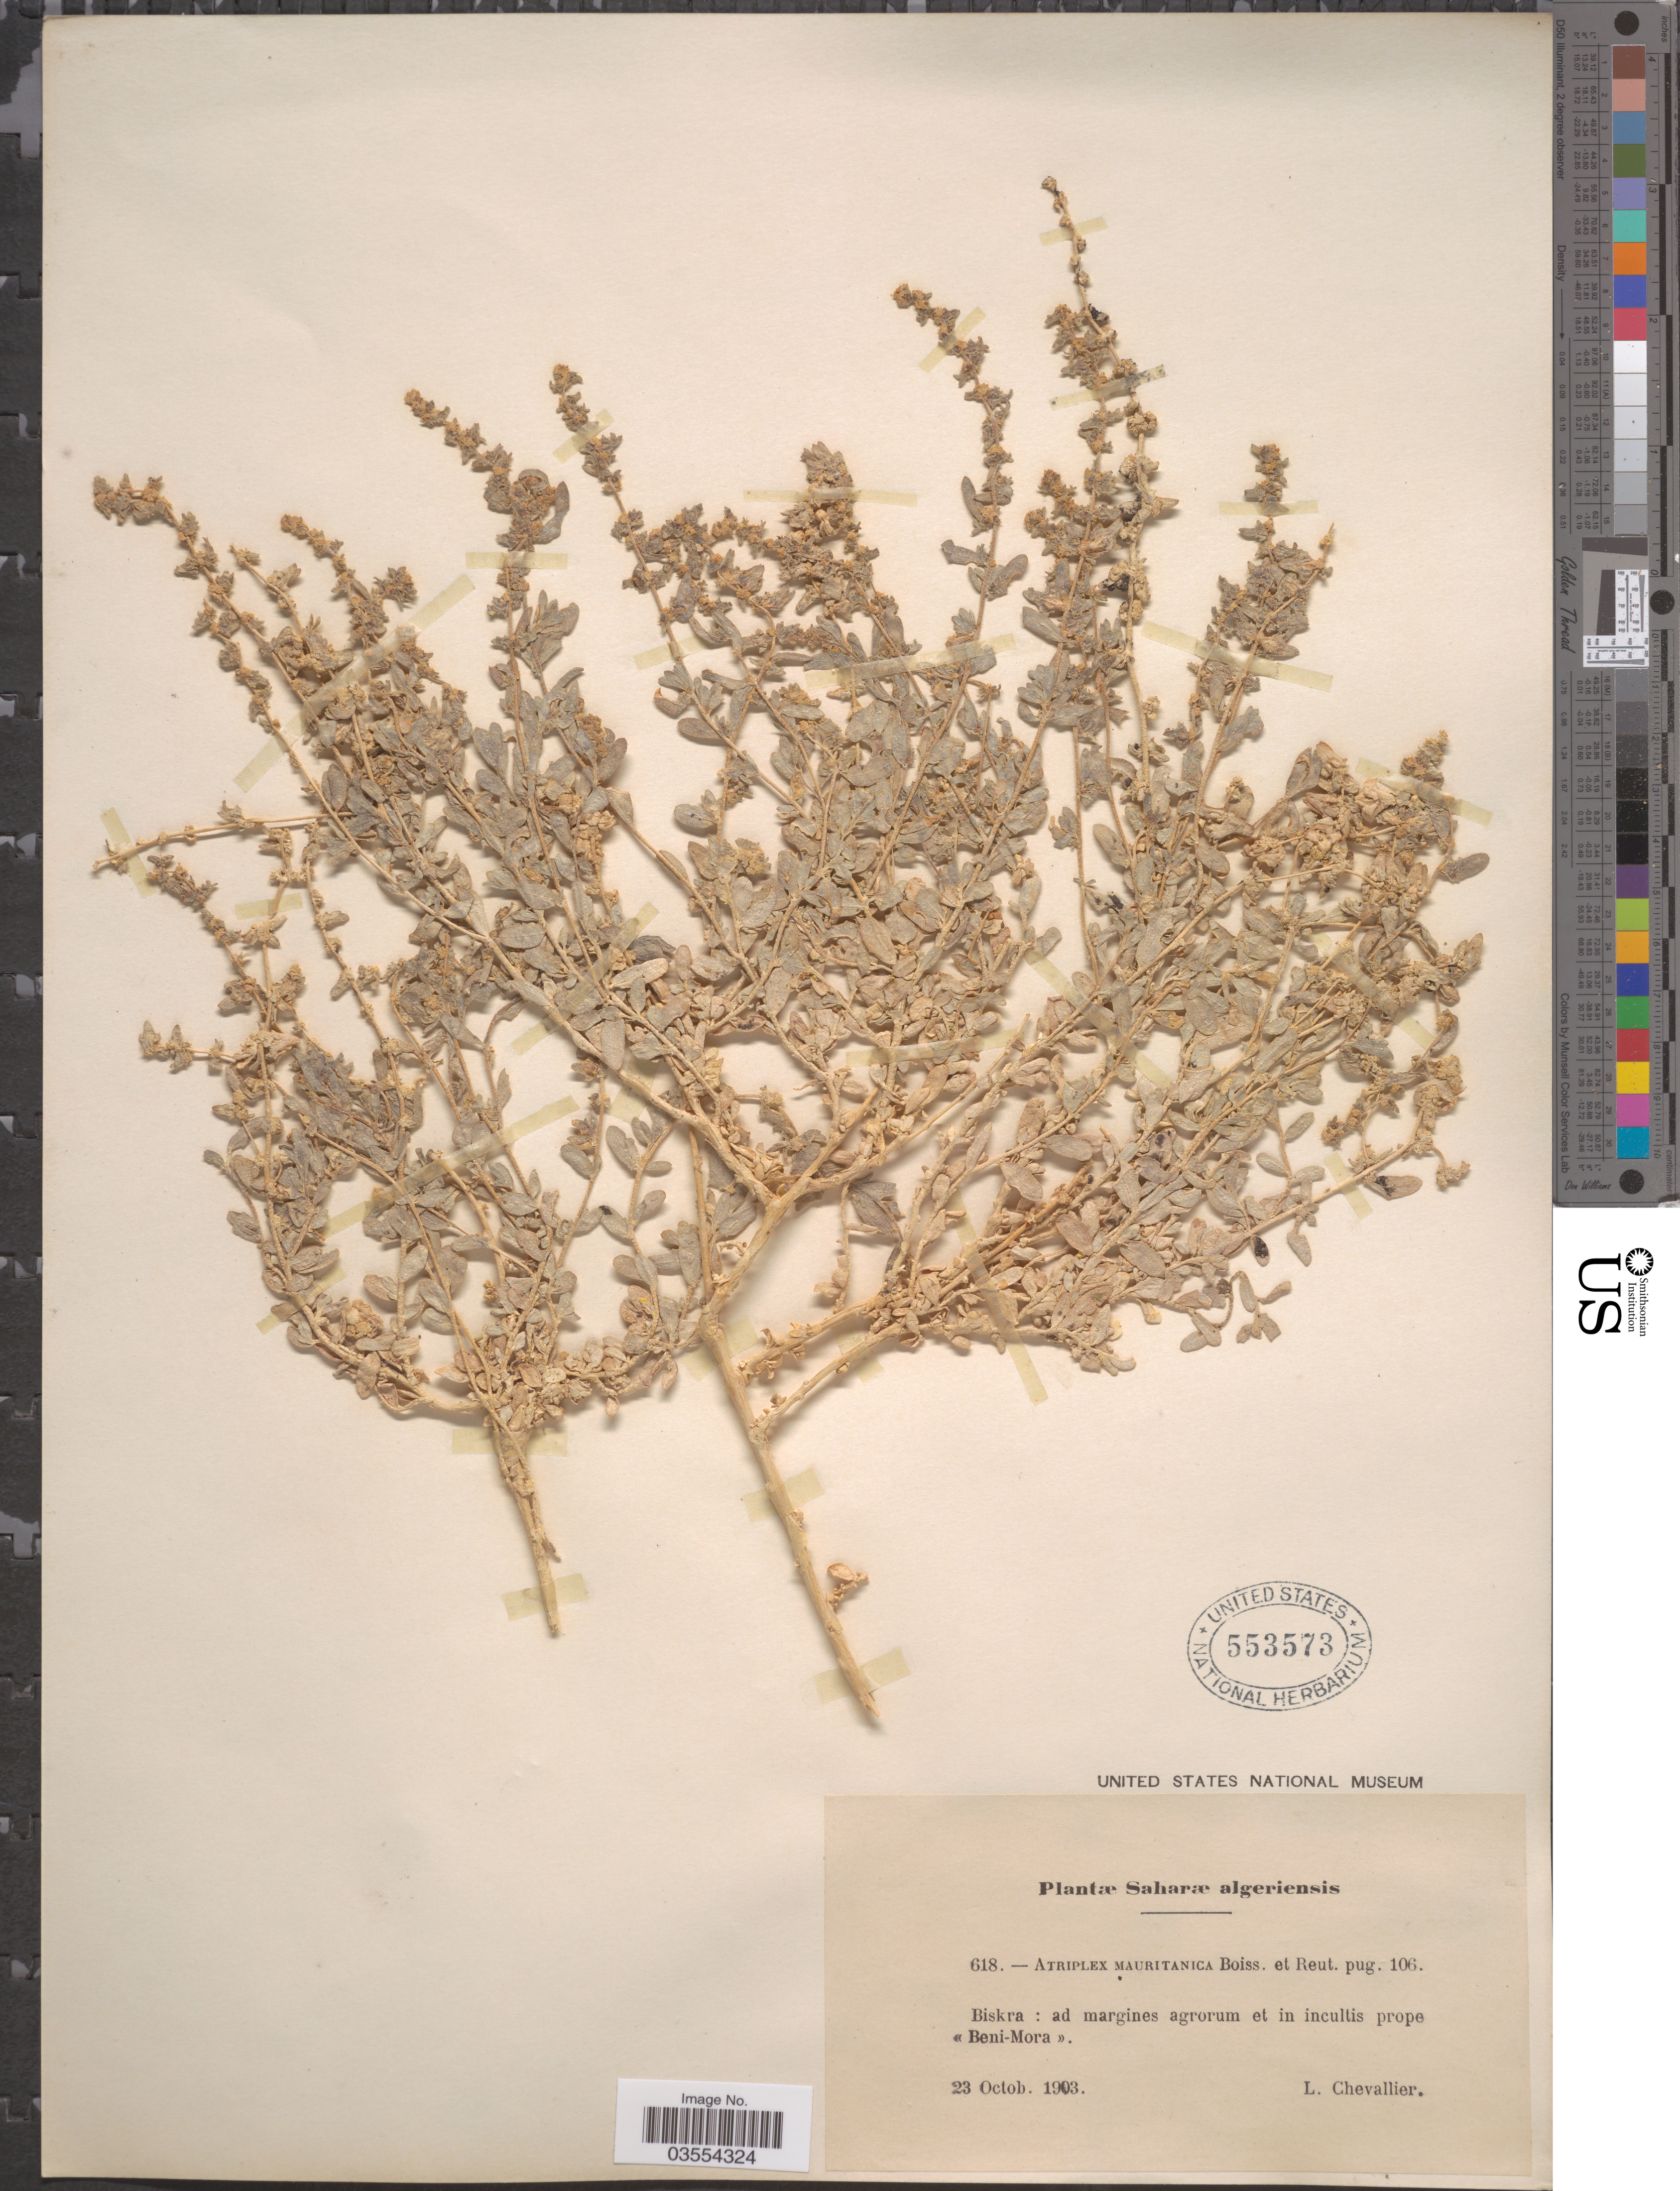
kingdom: Plantae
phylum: Tracheophyta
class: Magnoliopsida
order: Caryophyllales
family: Amaranthaceae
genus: Atriplex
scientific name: Atriplex mauritanica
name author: Boiss. & Reut.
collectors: L. Chevallier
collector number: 618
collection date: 1903-10-23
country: Algeria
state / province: Biskra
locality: Saharæ algeriensis. Biskra: ad margines agrorum et in incultis prope Beni-Mora.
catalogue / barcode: US 553573